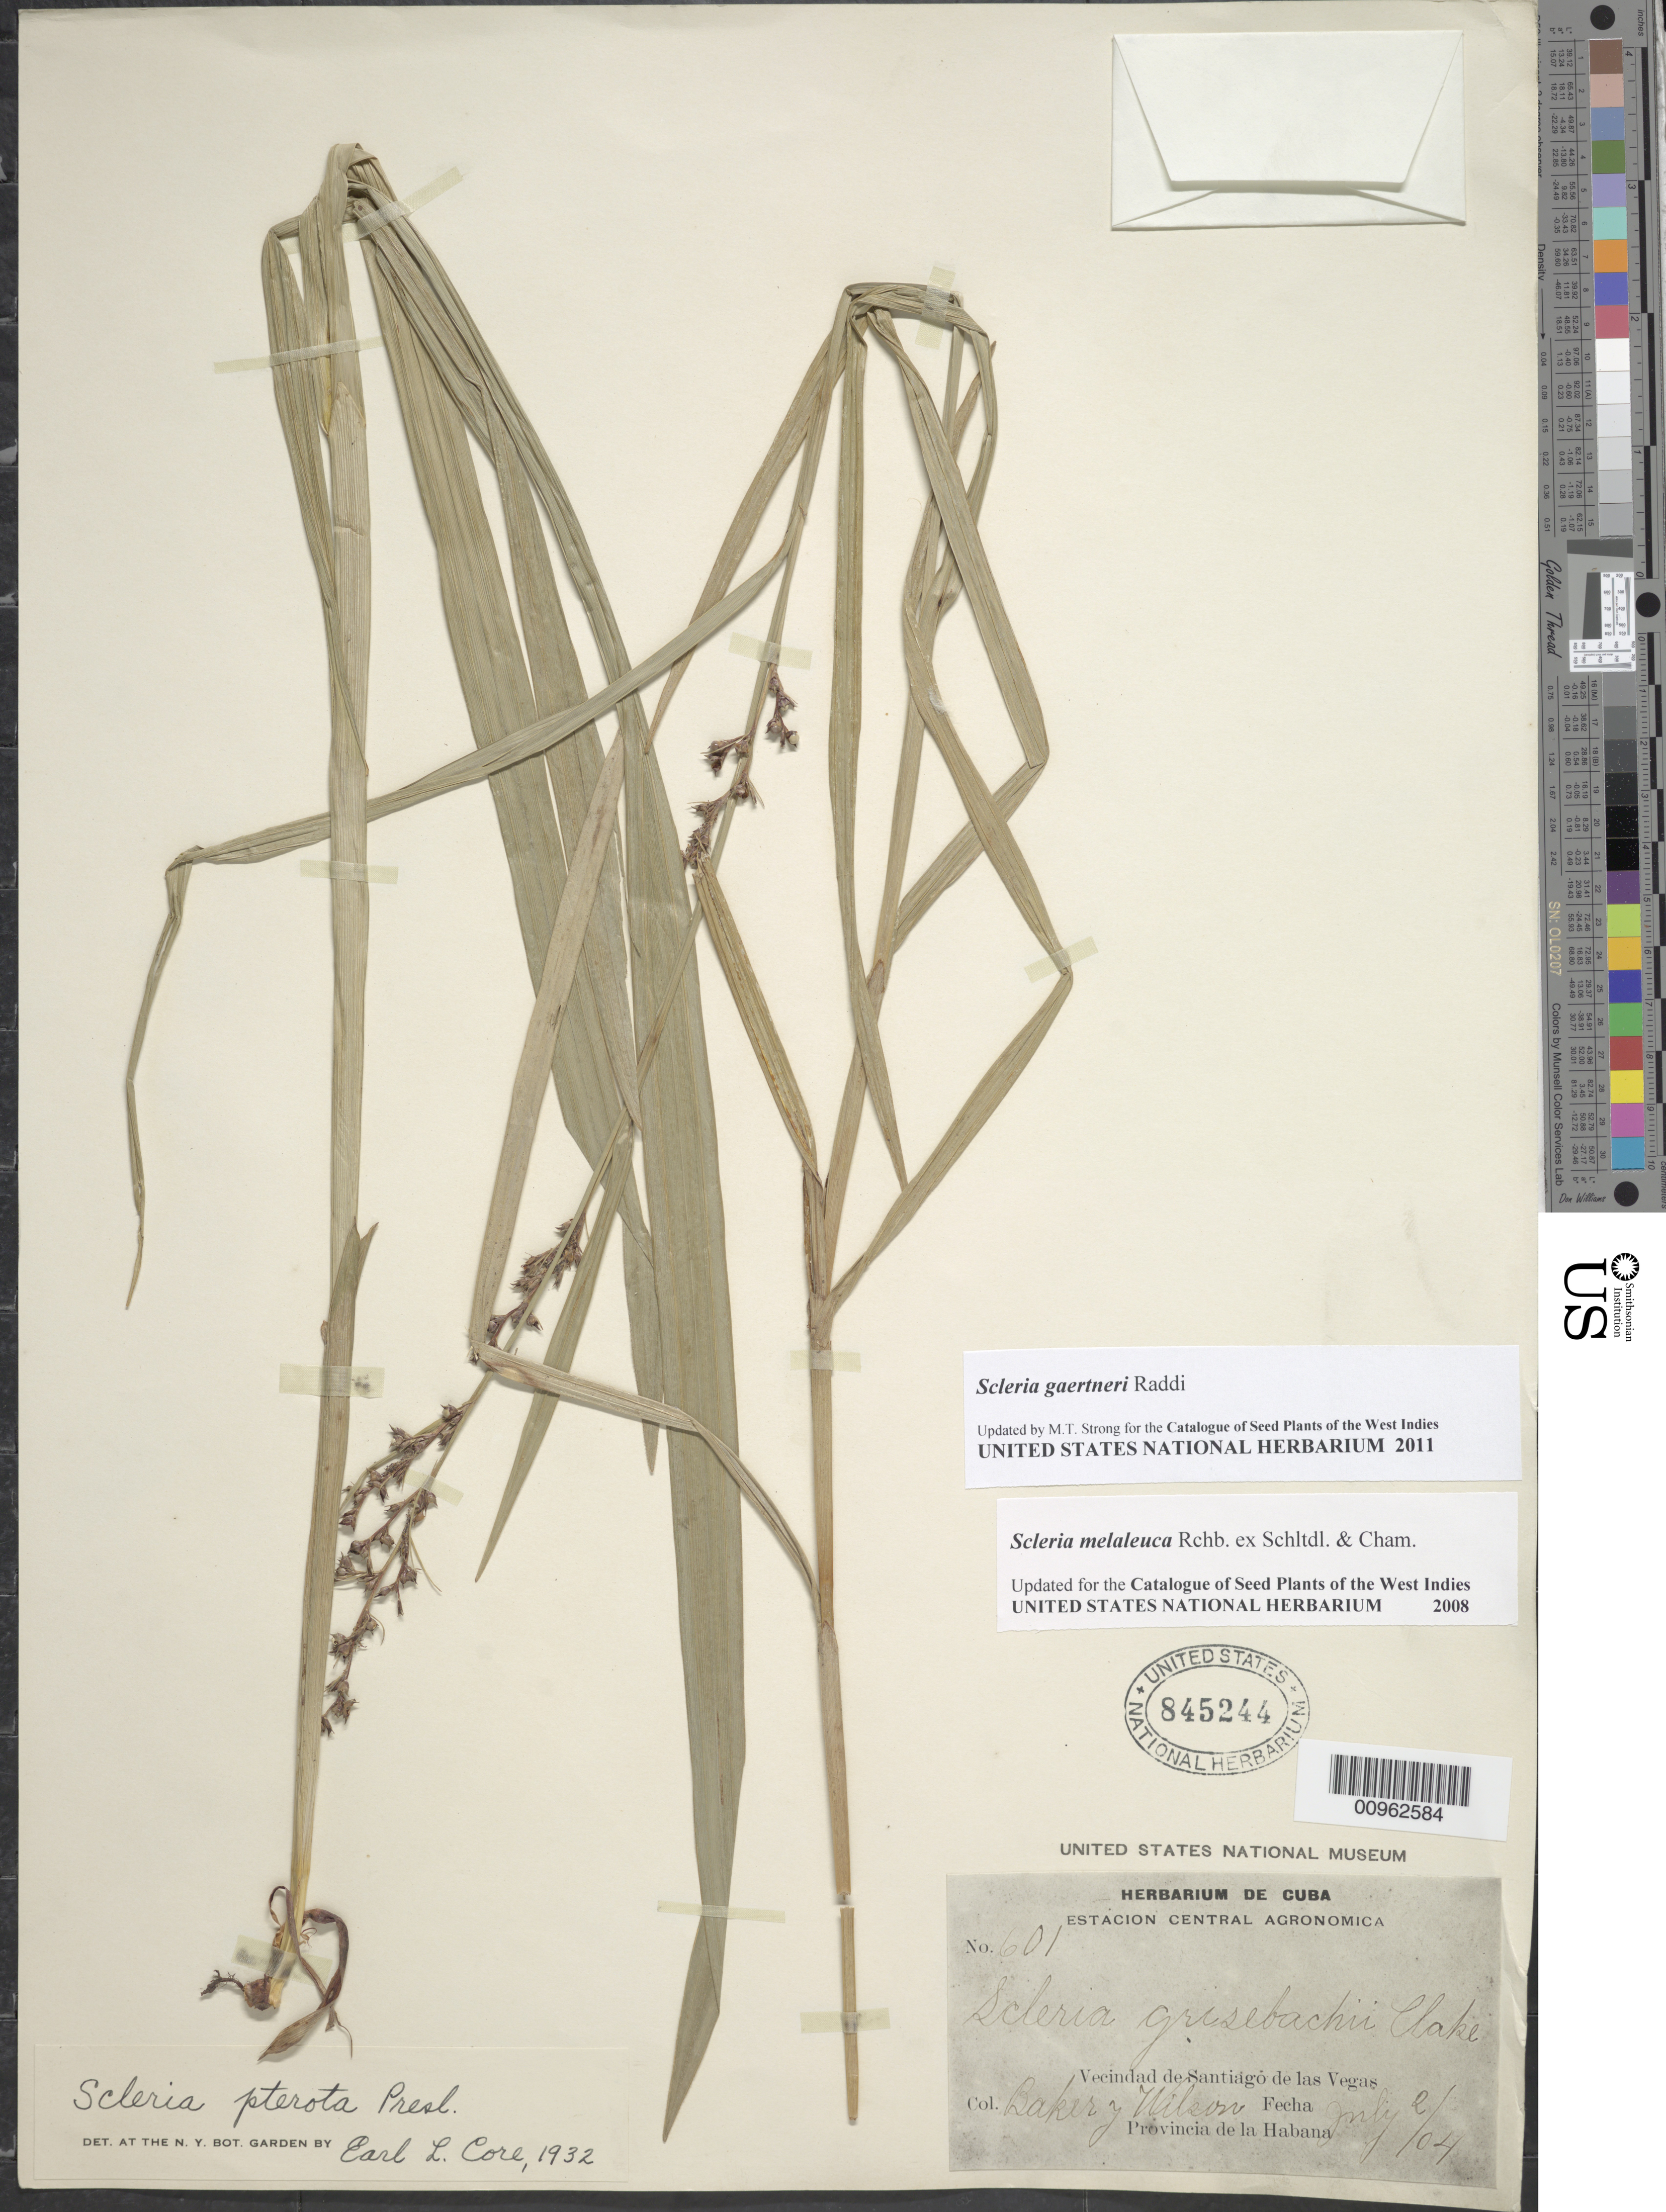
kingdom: Plantae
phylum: Tracheophyta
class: Liliopsida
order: Poales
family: Cyperaceae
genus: Scleria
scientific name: Scleria gaertneri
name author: Raddi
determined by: Strong, M. T., (US), Smithsonian Institution - National Museum of Natural History (UNITED STATES)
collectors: C. F. Baker & -- Wilson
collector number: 601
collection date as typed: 02 Jul 1904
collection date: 1904-07-02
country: Cuba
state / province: La Habana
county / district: Municipio Boyeros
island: Cuba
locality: Santiago de las Vegas (vecindad de)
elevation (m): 97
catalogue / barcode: US 845244